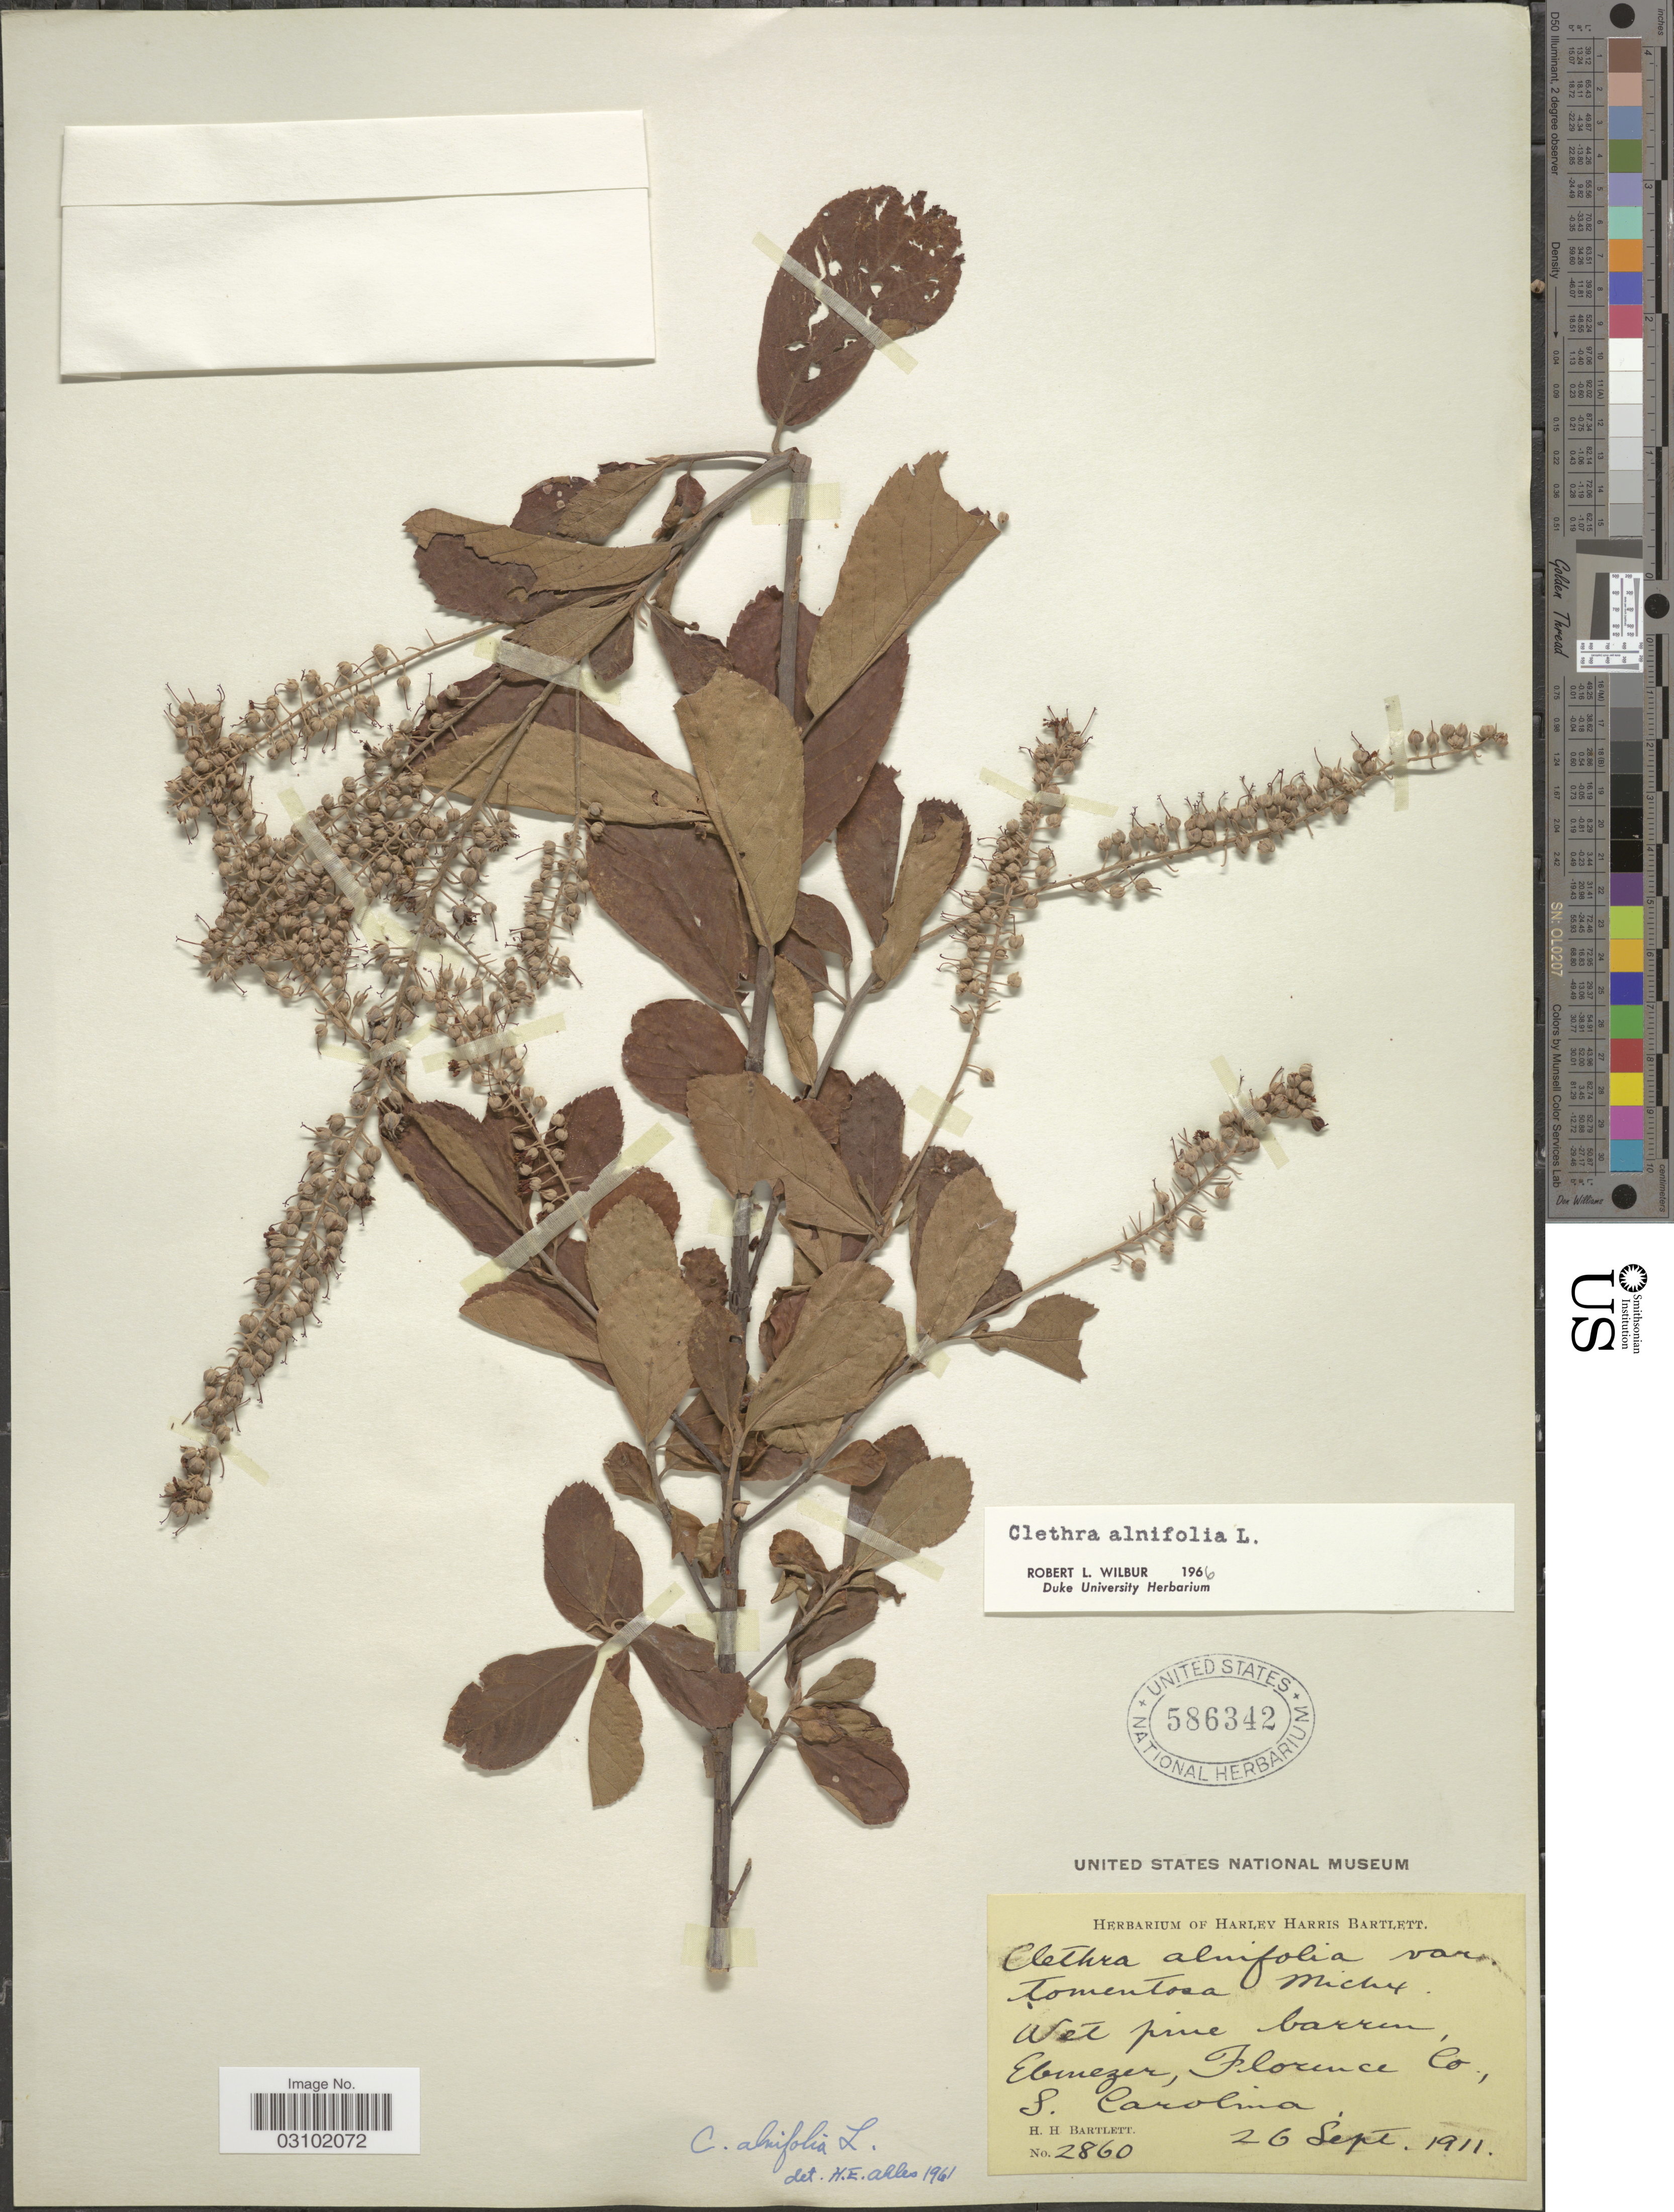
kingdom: Plantae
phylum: Tracheophyta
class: Magnoliopsida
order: Ericales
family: Clethraceae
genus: Clethra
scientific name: Clethra alnifolia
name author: L.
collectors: H. H. Bartlett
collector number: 2860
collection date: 1911-09-26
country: United States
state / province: South Carolina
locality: Wet pine barren, Ebenezer, Florence Co.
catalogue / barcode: US 586342